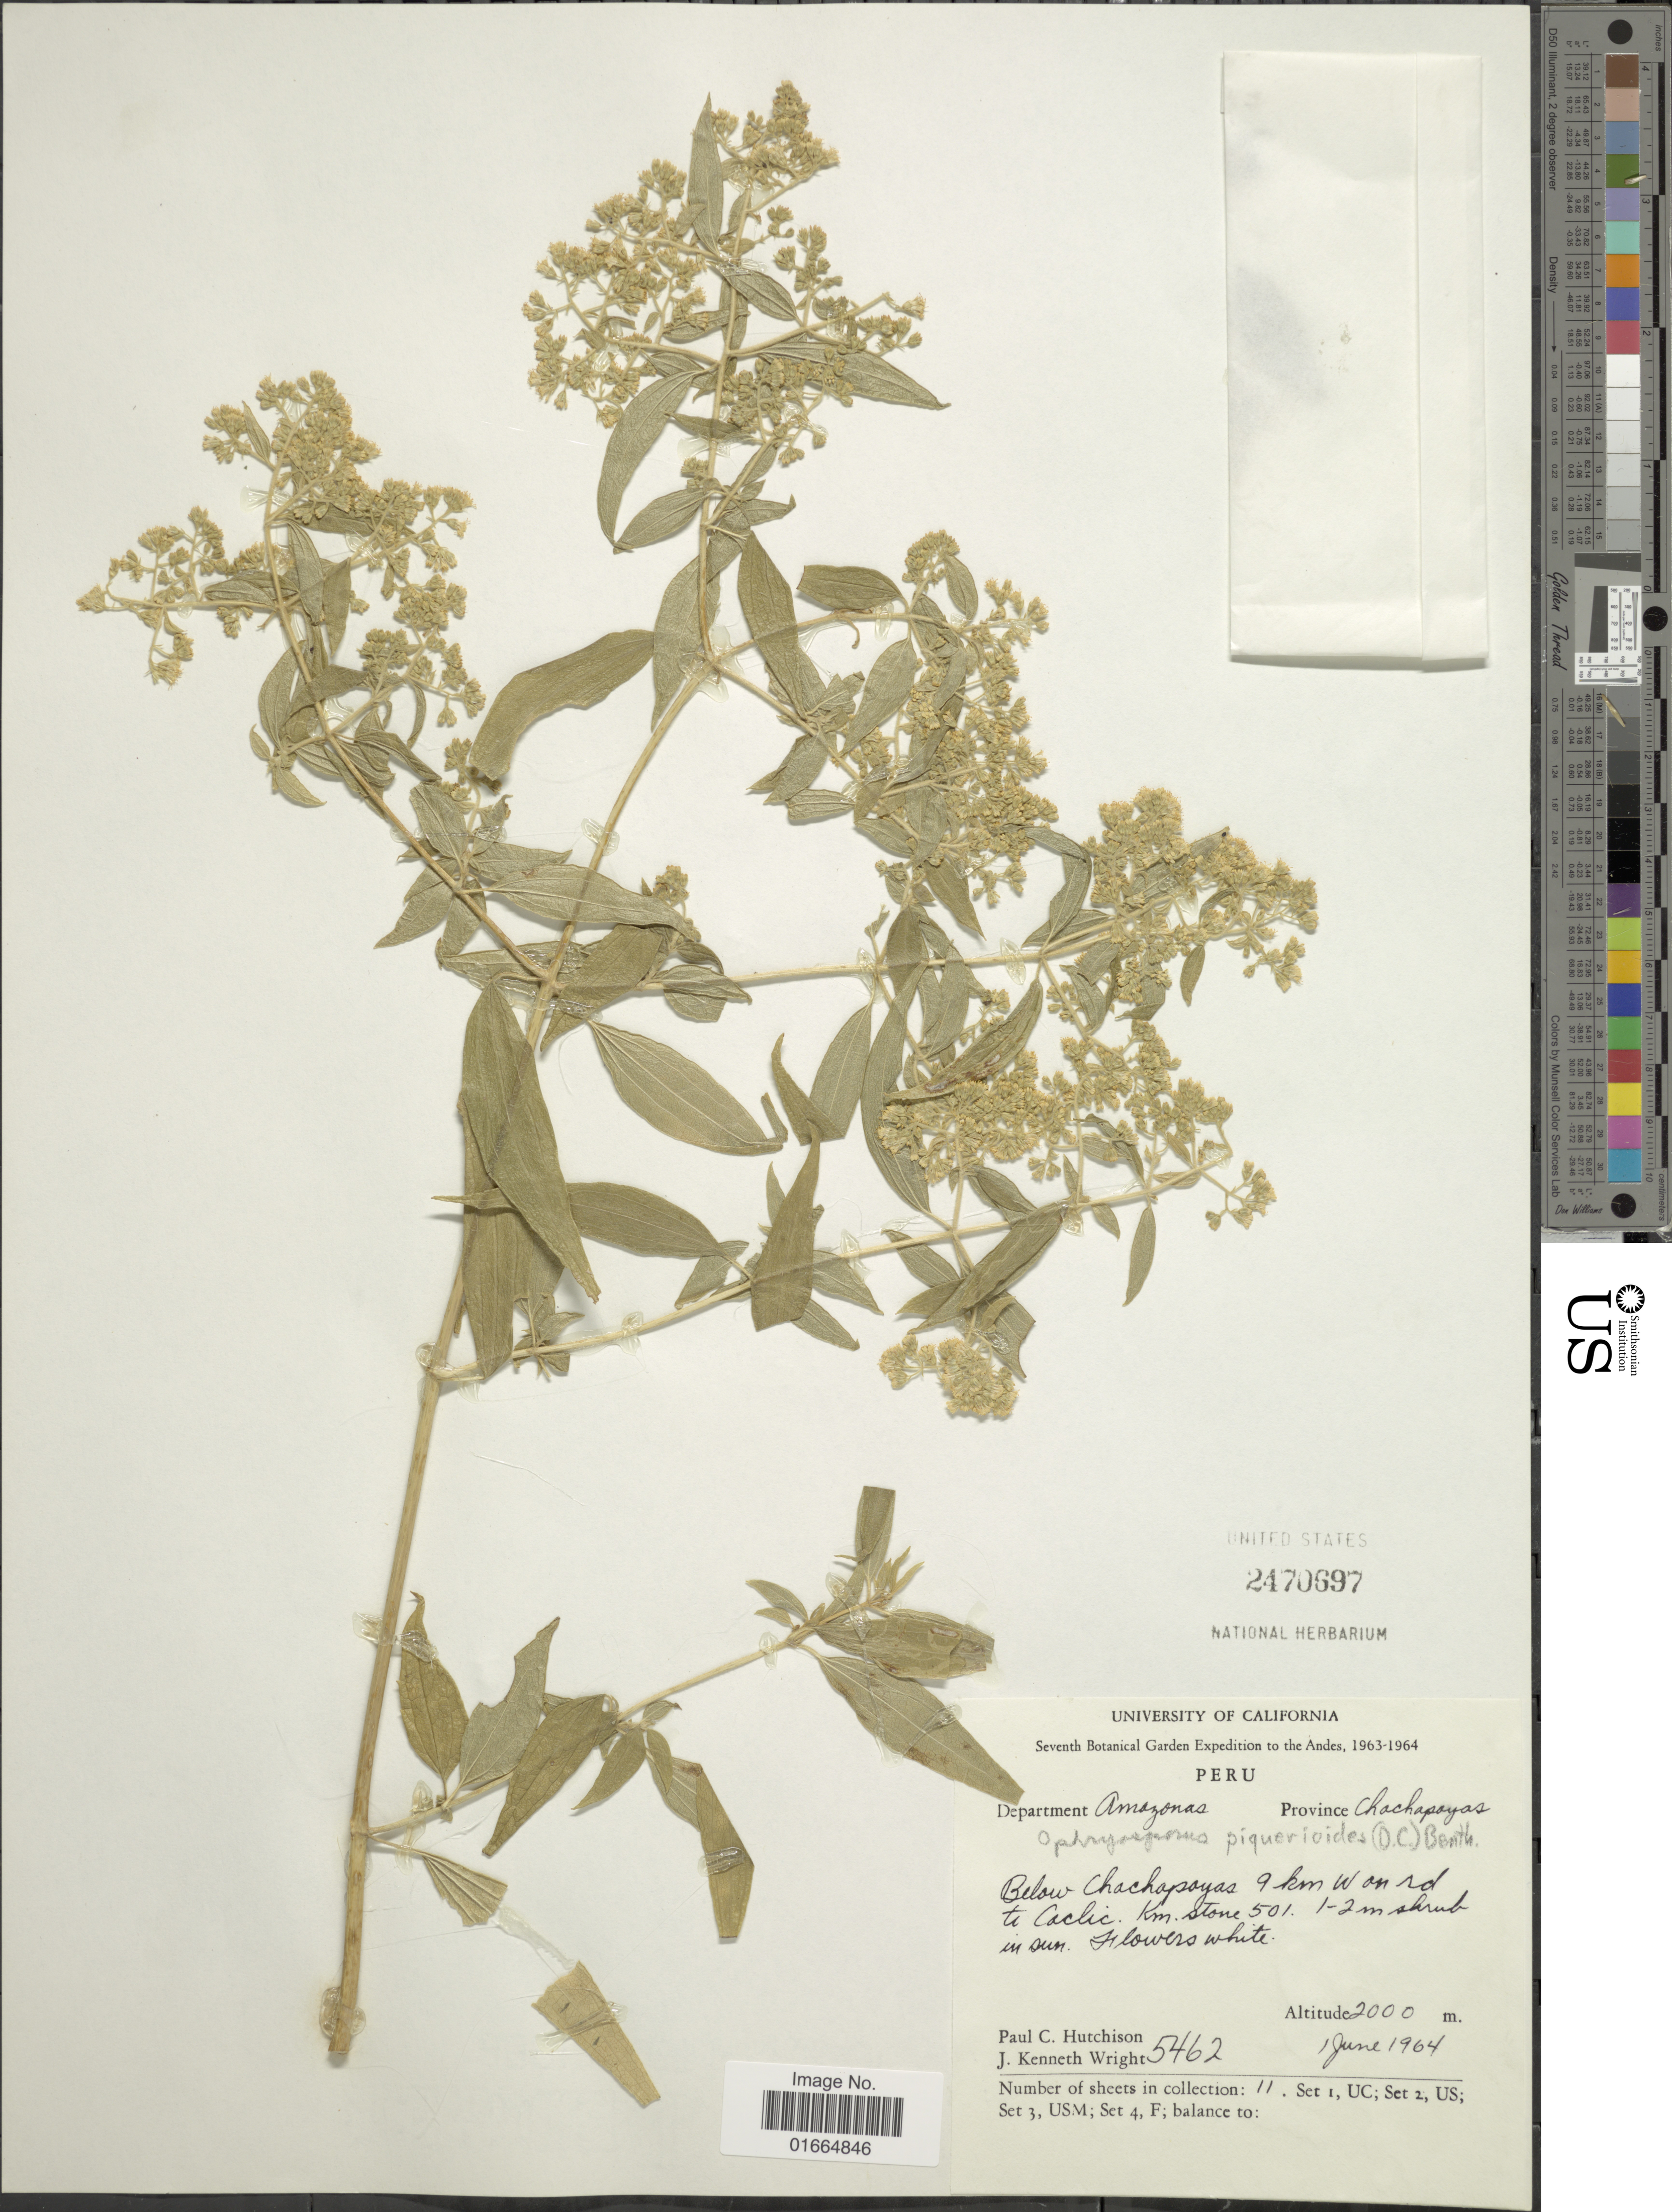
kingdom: Plantae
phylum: Tracheophyta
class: Magnoliopsida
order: Asterales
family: Asteraceae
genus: Ophryosporus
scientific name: Ophryosporus piquerioides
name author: (DC.) Benth. ex Baker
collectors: P. C. Hutchison & J. K. Wright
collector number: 5462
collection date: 1964-06-01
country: Peru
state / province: Amazonas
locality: Department Amazonas. Province Chachapayas. Below Chachapayas 9 km W on rd to Caclic. Km. stone501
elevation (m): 2000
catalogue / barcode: US 2470697